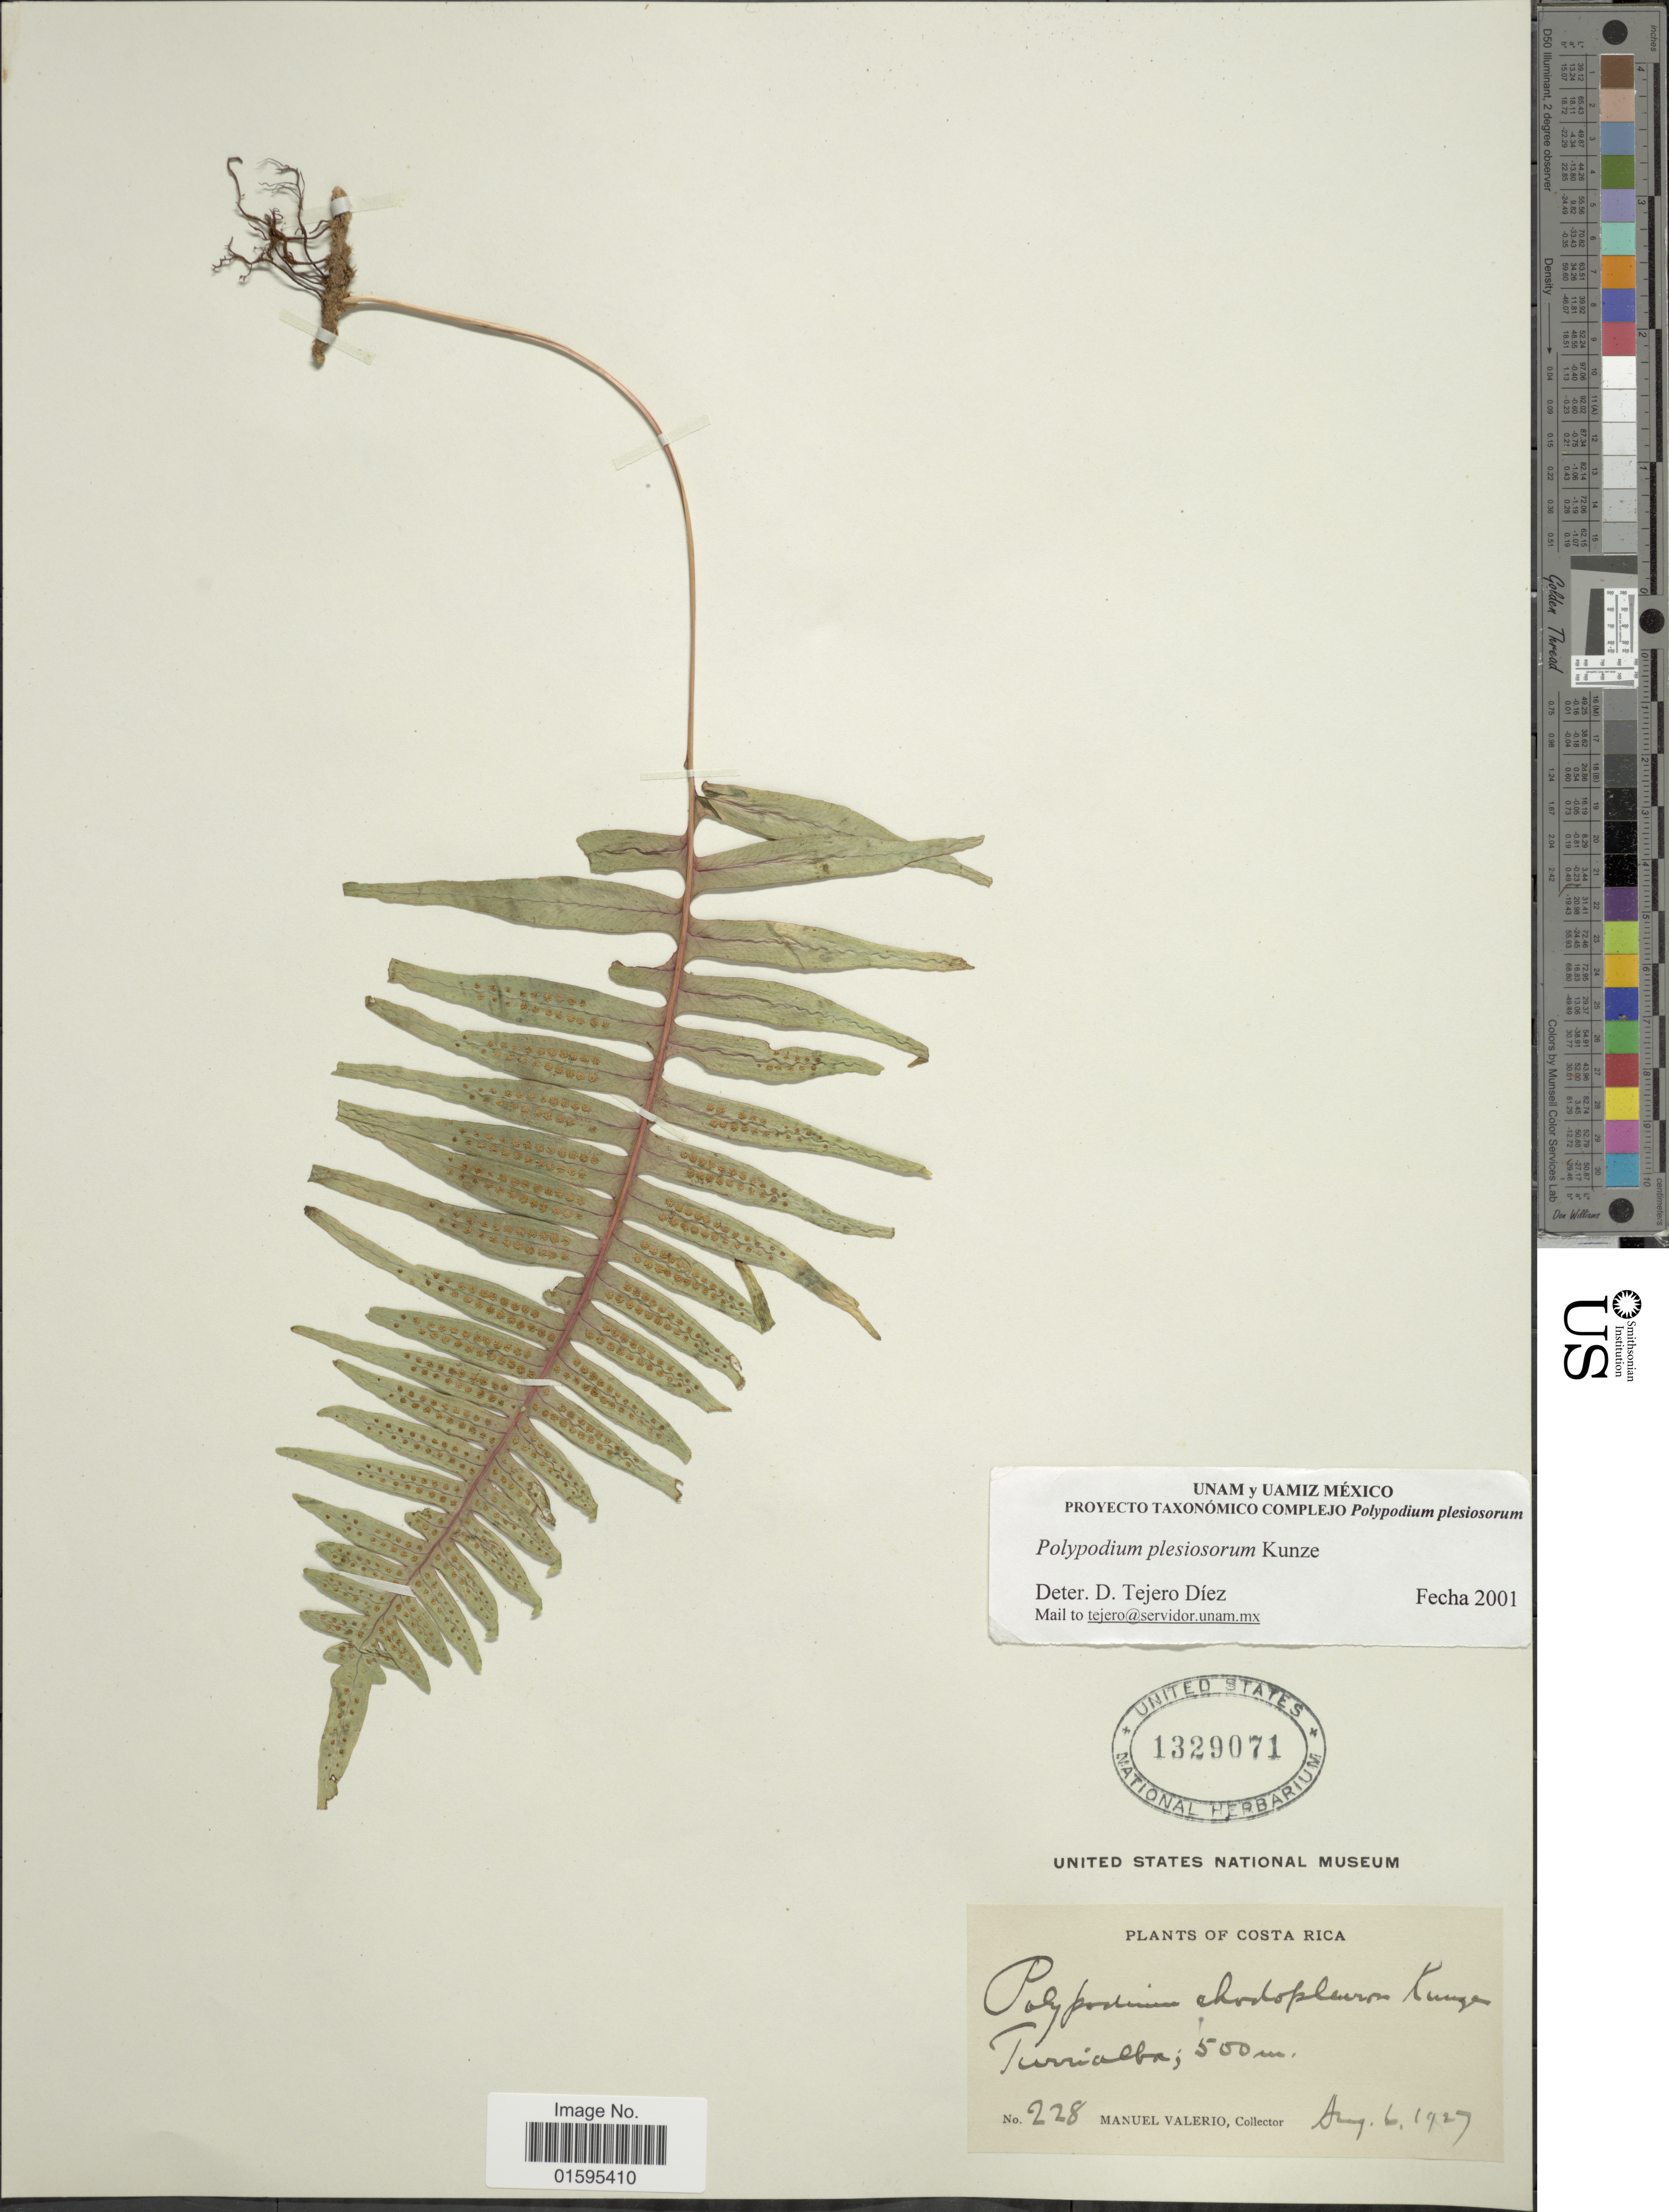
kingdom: Plantae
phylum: Tracheophyta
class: Polypodiopsida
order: Polypodiales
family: Polypodiaceae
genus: Polypodium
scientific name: Polypodium plesiosorum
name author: Kunze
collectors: M. Valerio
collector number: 228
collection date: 1927-08-06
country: Costa Rica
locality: Turrialba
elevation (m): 500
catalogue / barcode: US 1329071